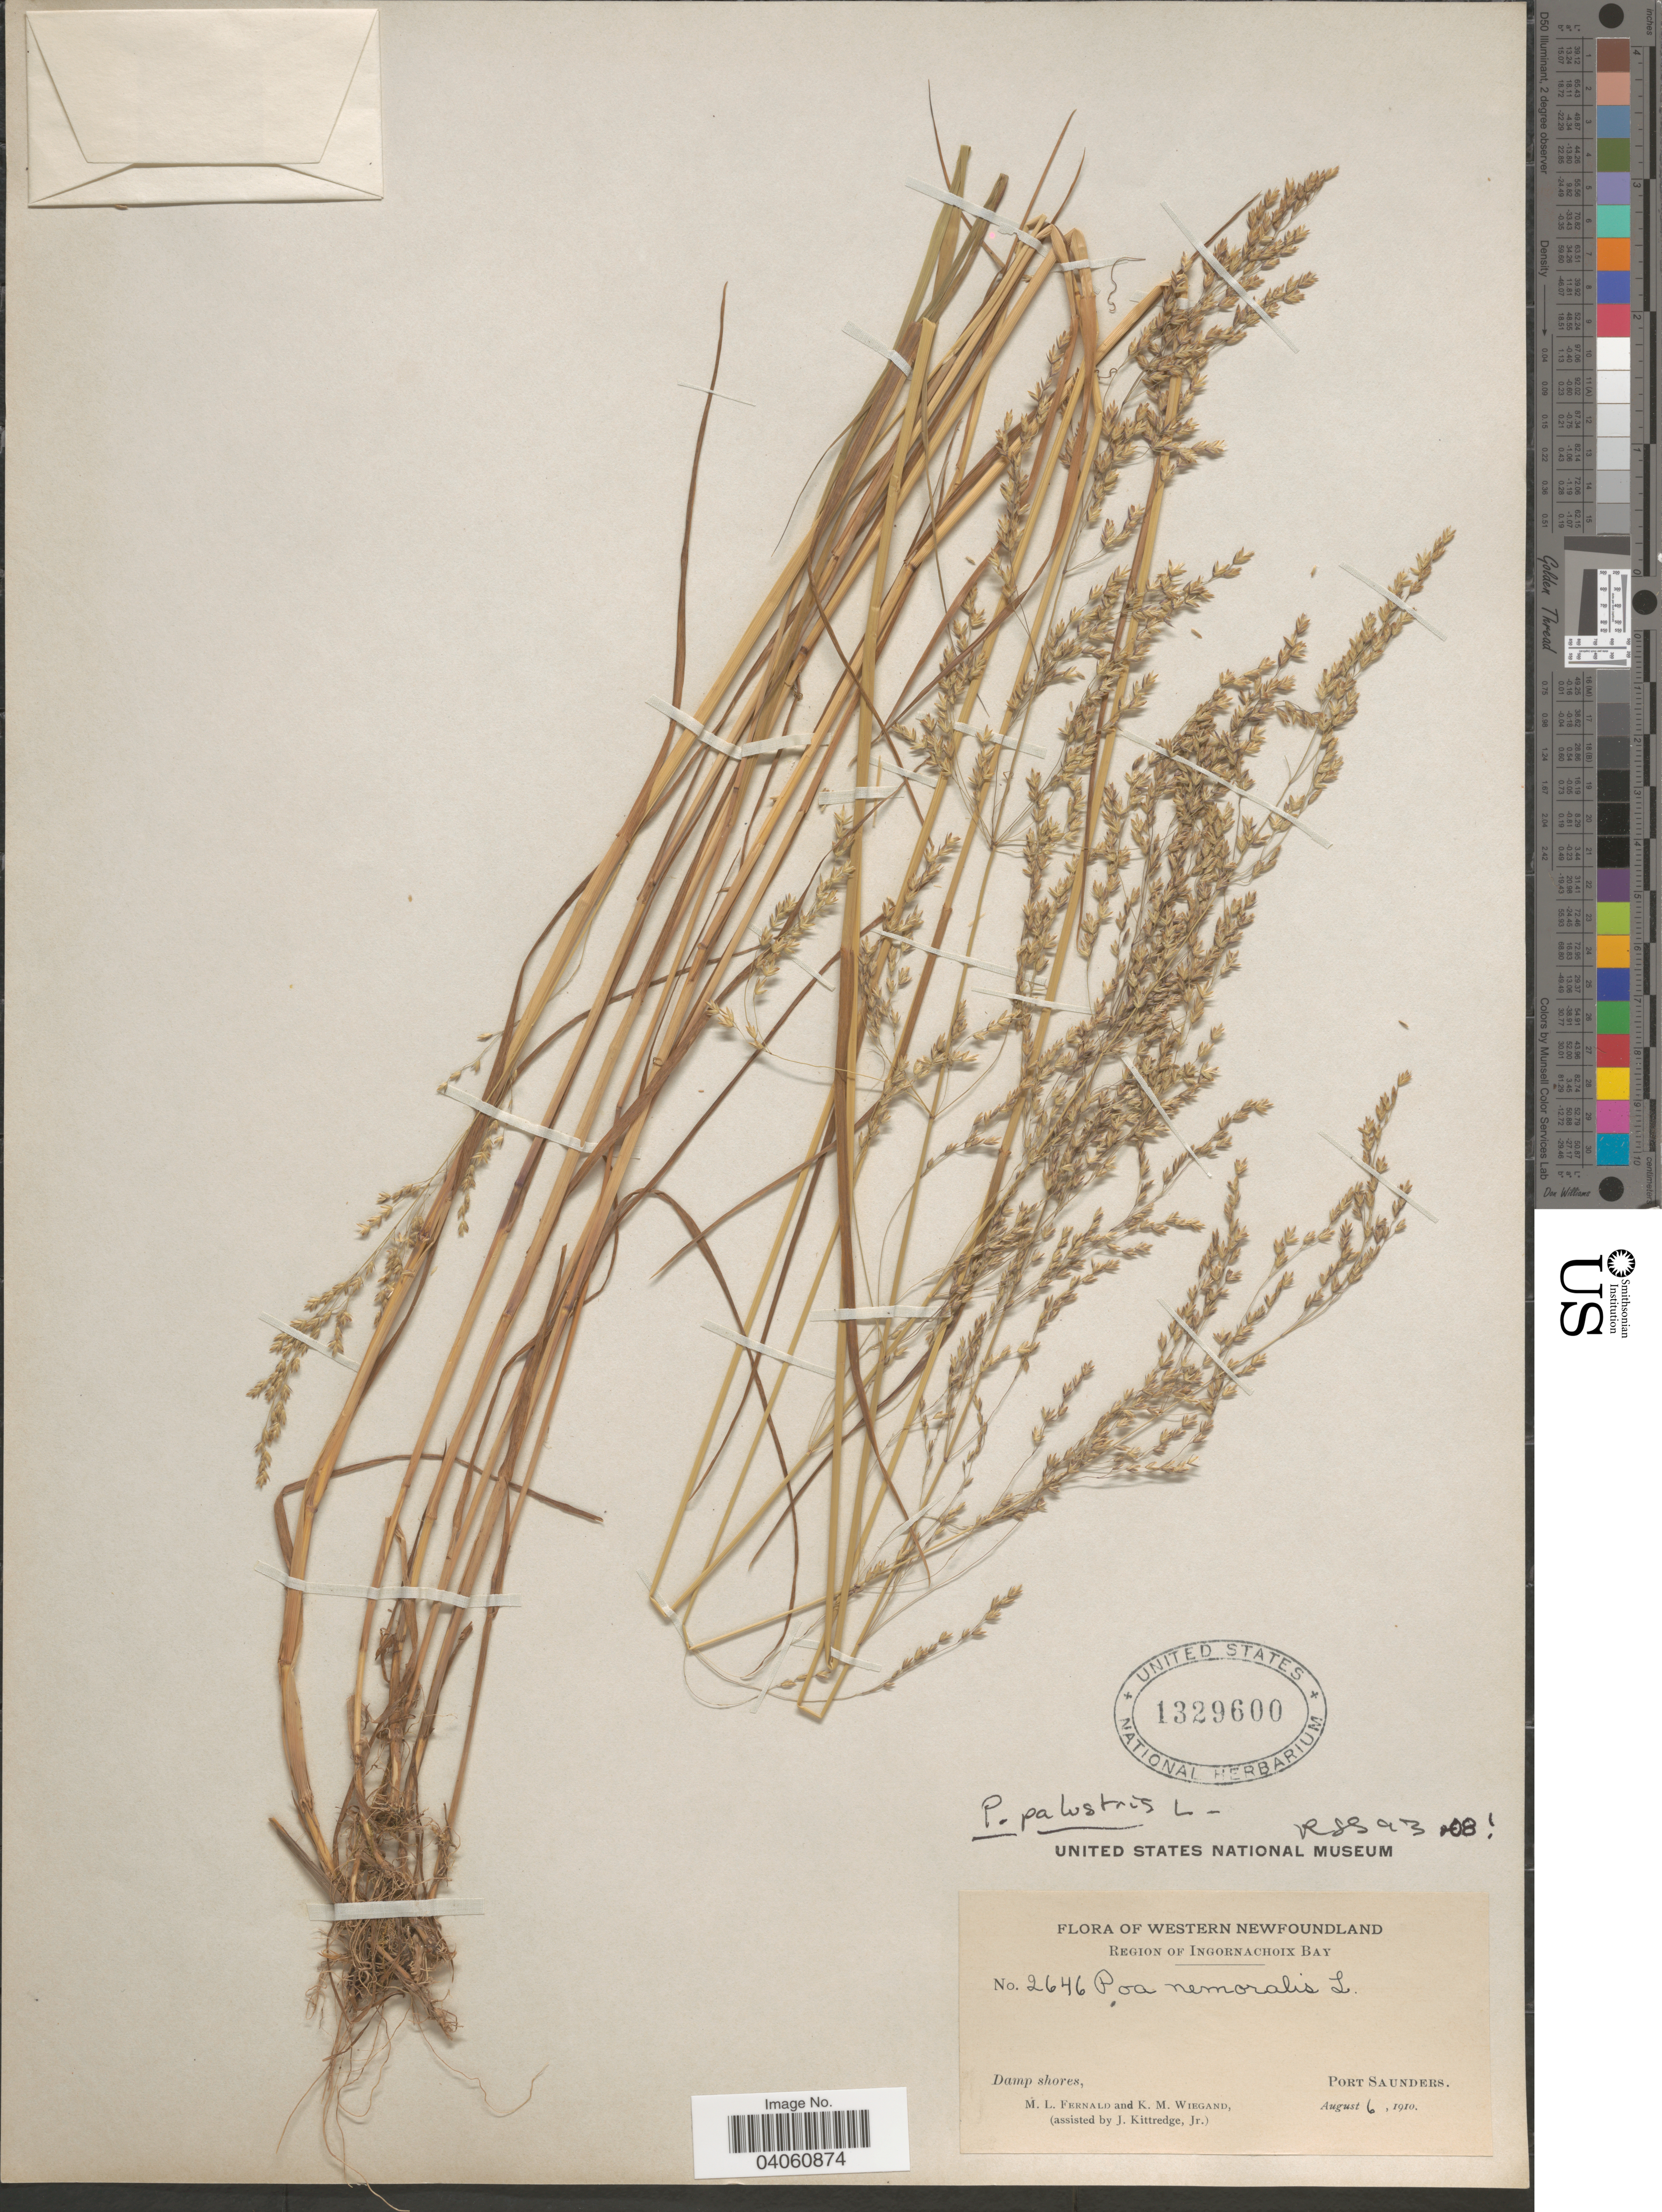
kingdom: Plantae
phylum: Tracheophyta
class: Liliopsida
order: Poales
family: Poaceae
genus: Poa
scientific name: Poa palustris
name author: L.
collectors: M. L. Fernald, K. M. Wiegand & J. Kittredge Jr.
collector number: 2646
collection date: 1910-08-06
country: Canada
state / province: Newfoundland and Labrador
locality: Western Newfoundland. Region of Ingornachoix Bay. Port Saunders.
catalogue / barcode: US 1329600